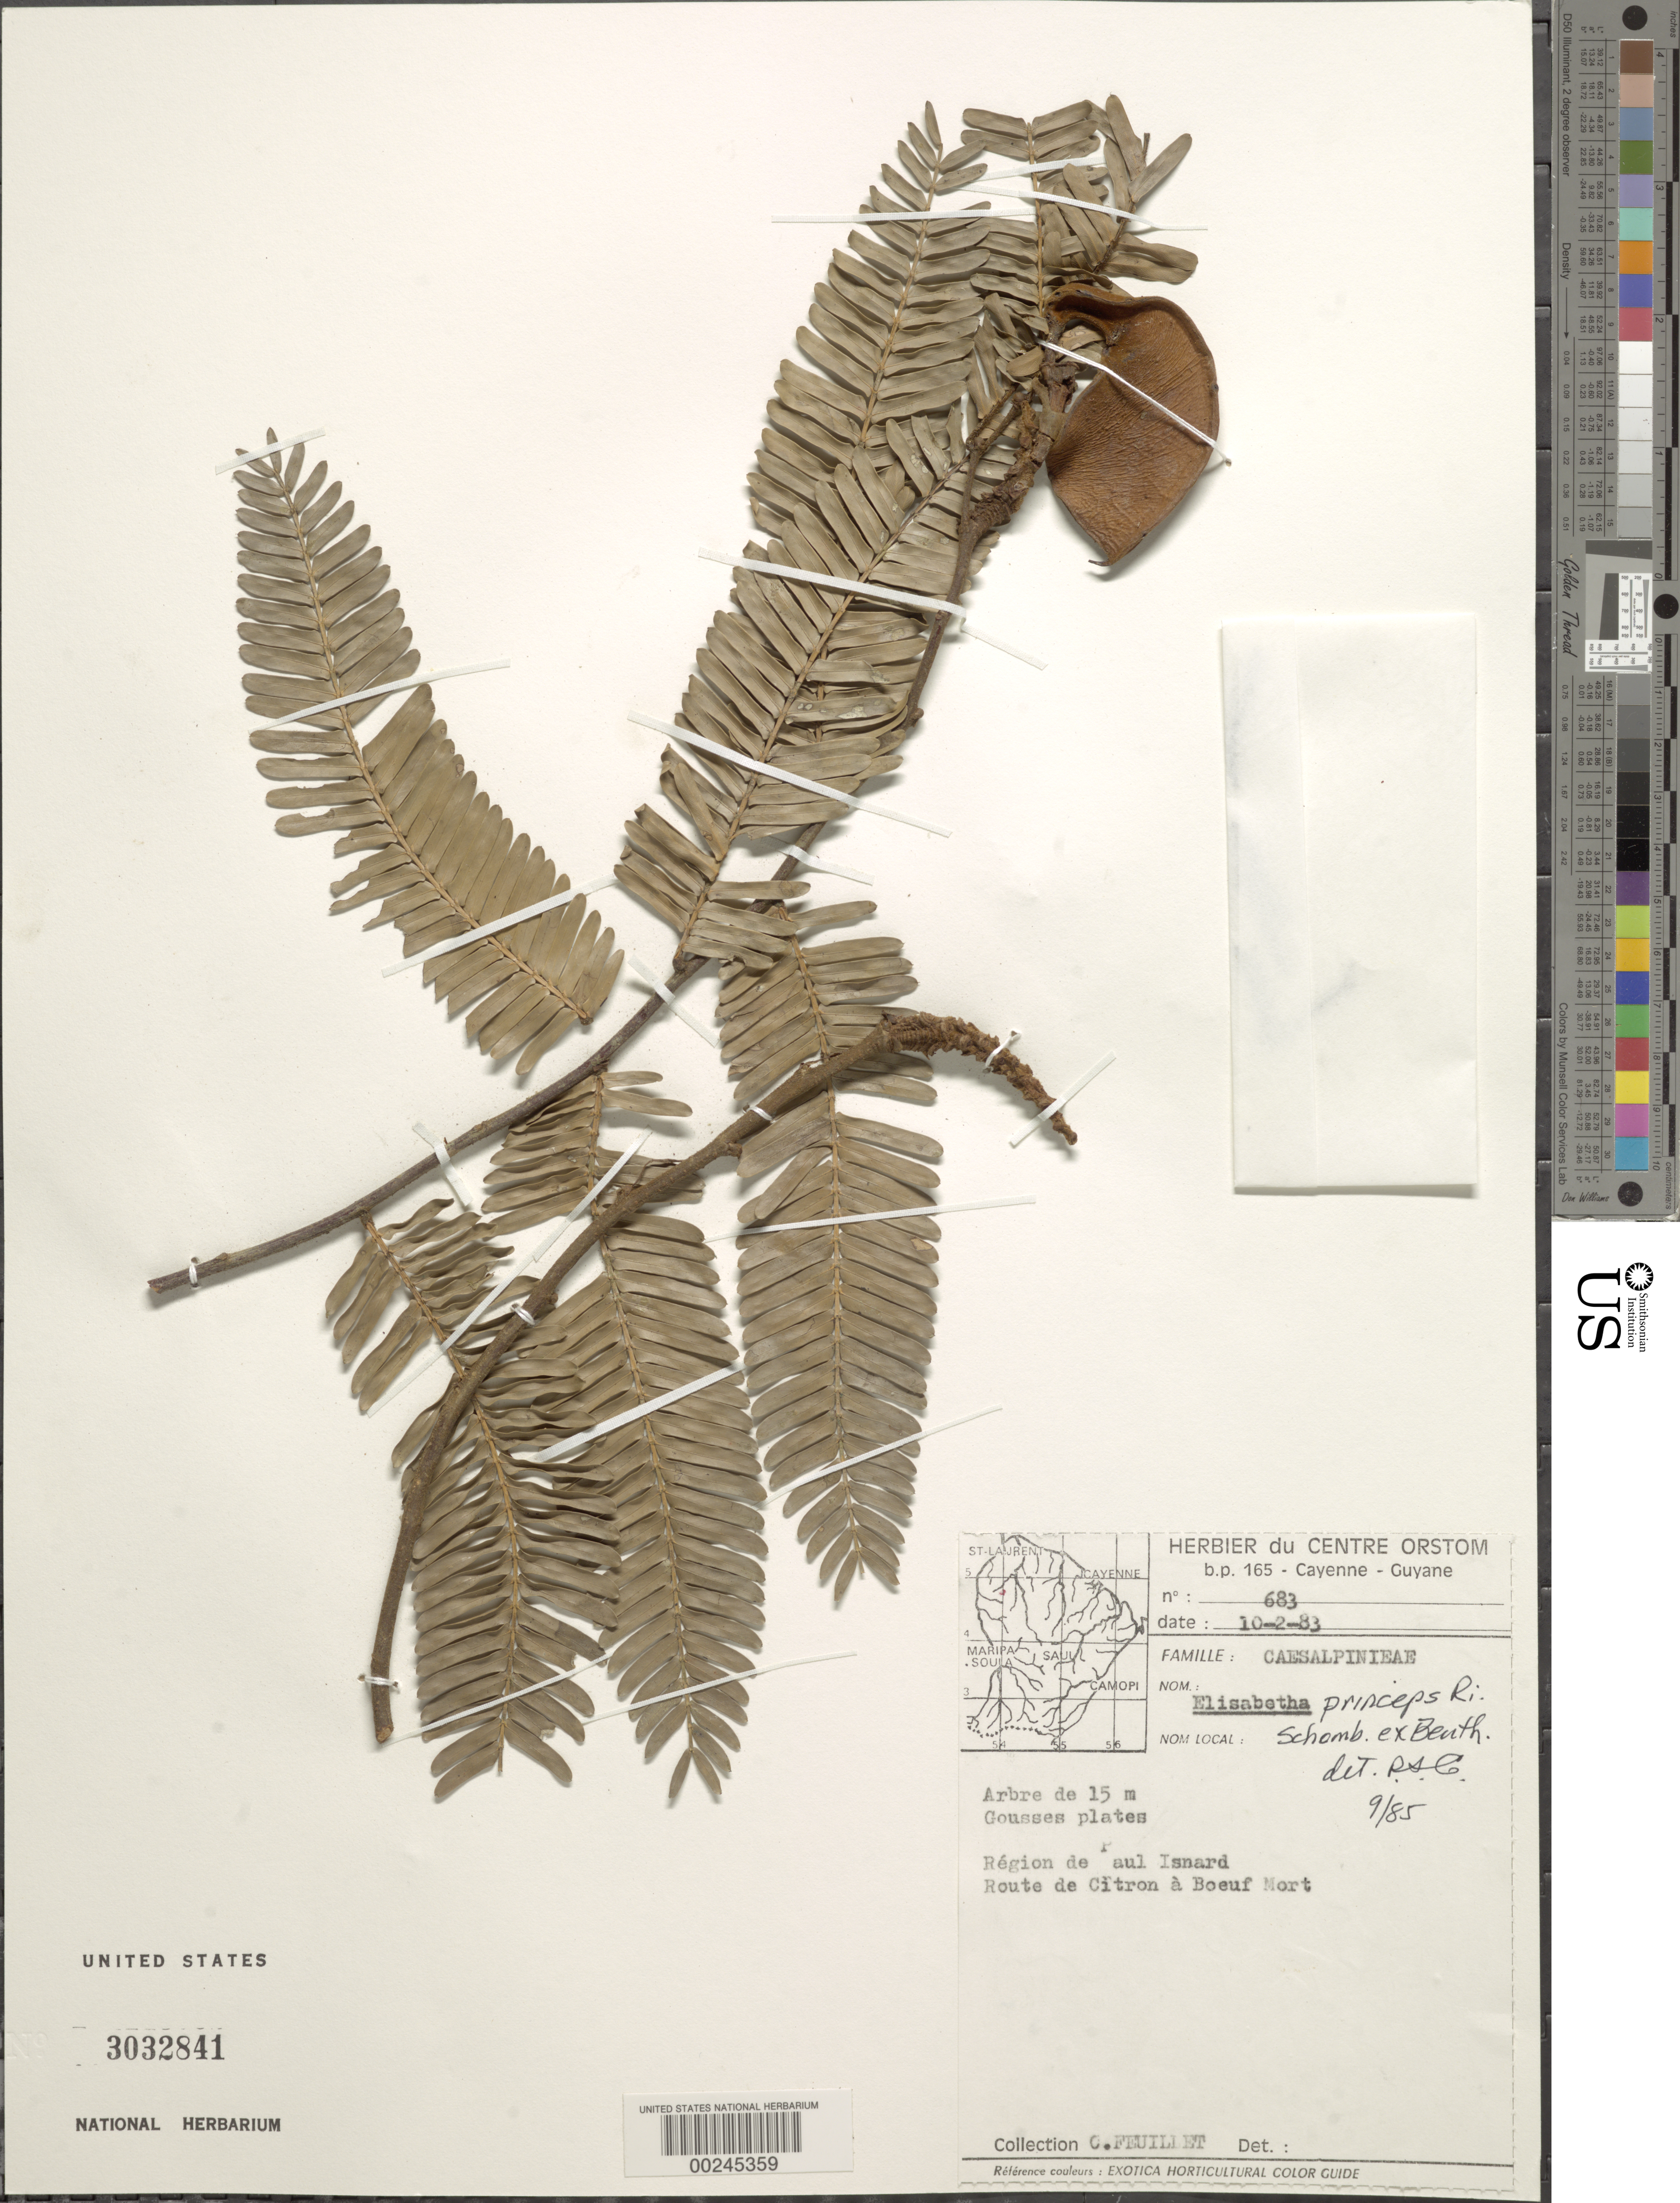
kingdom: Plantae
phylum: Tracheophyta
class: Magnoliopsida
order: Fabales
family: Fabaceae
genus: Elizabetha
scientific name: Elizabetha princeps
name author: R.H. Schomb. ex Benth.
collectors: C. Feuillet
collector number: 683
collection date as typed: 10 Feb 1983 or 02 Oct 1983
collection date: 1983-02-10 or 1983-10-02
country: French Guiana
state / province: Saint-Laurent-du-Maroni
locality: Region of paul isnard; route de citron a boeuf mort. [in former inini arrondissement.]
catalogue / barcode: US 3032841